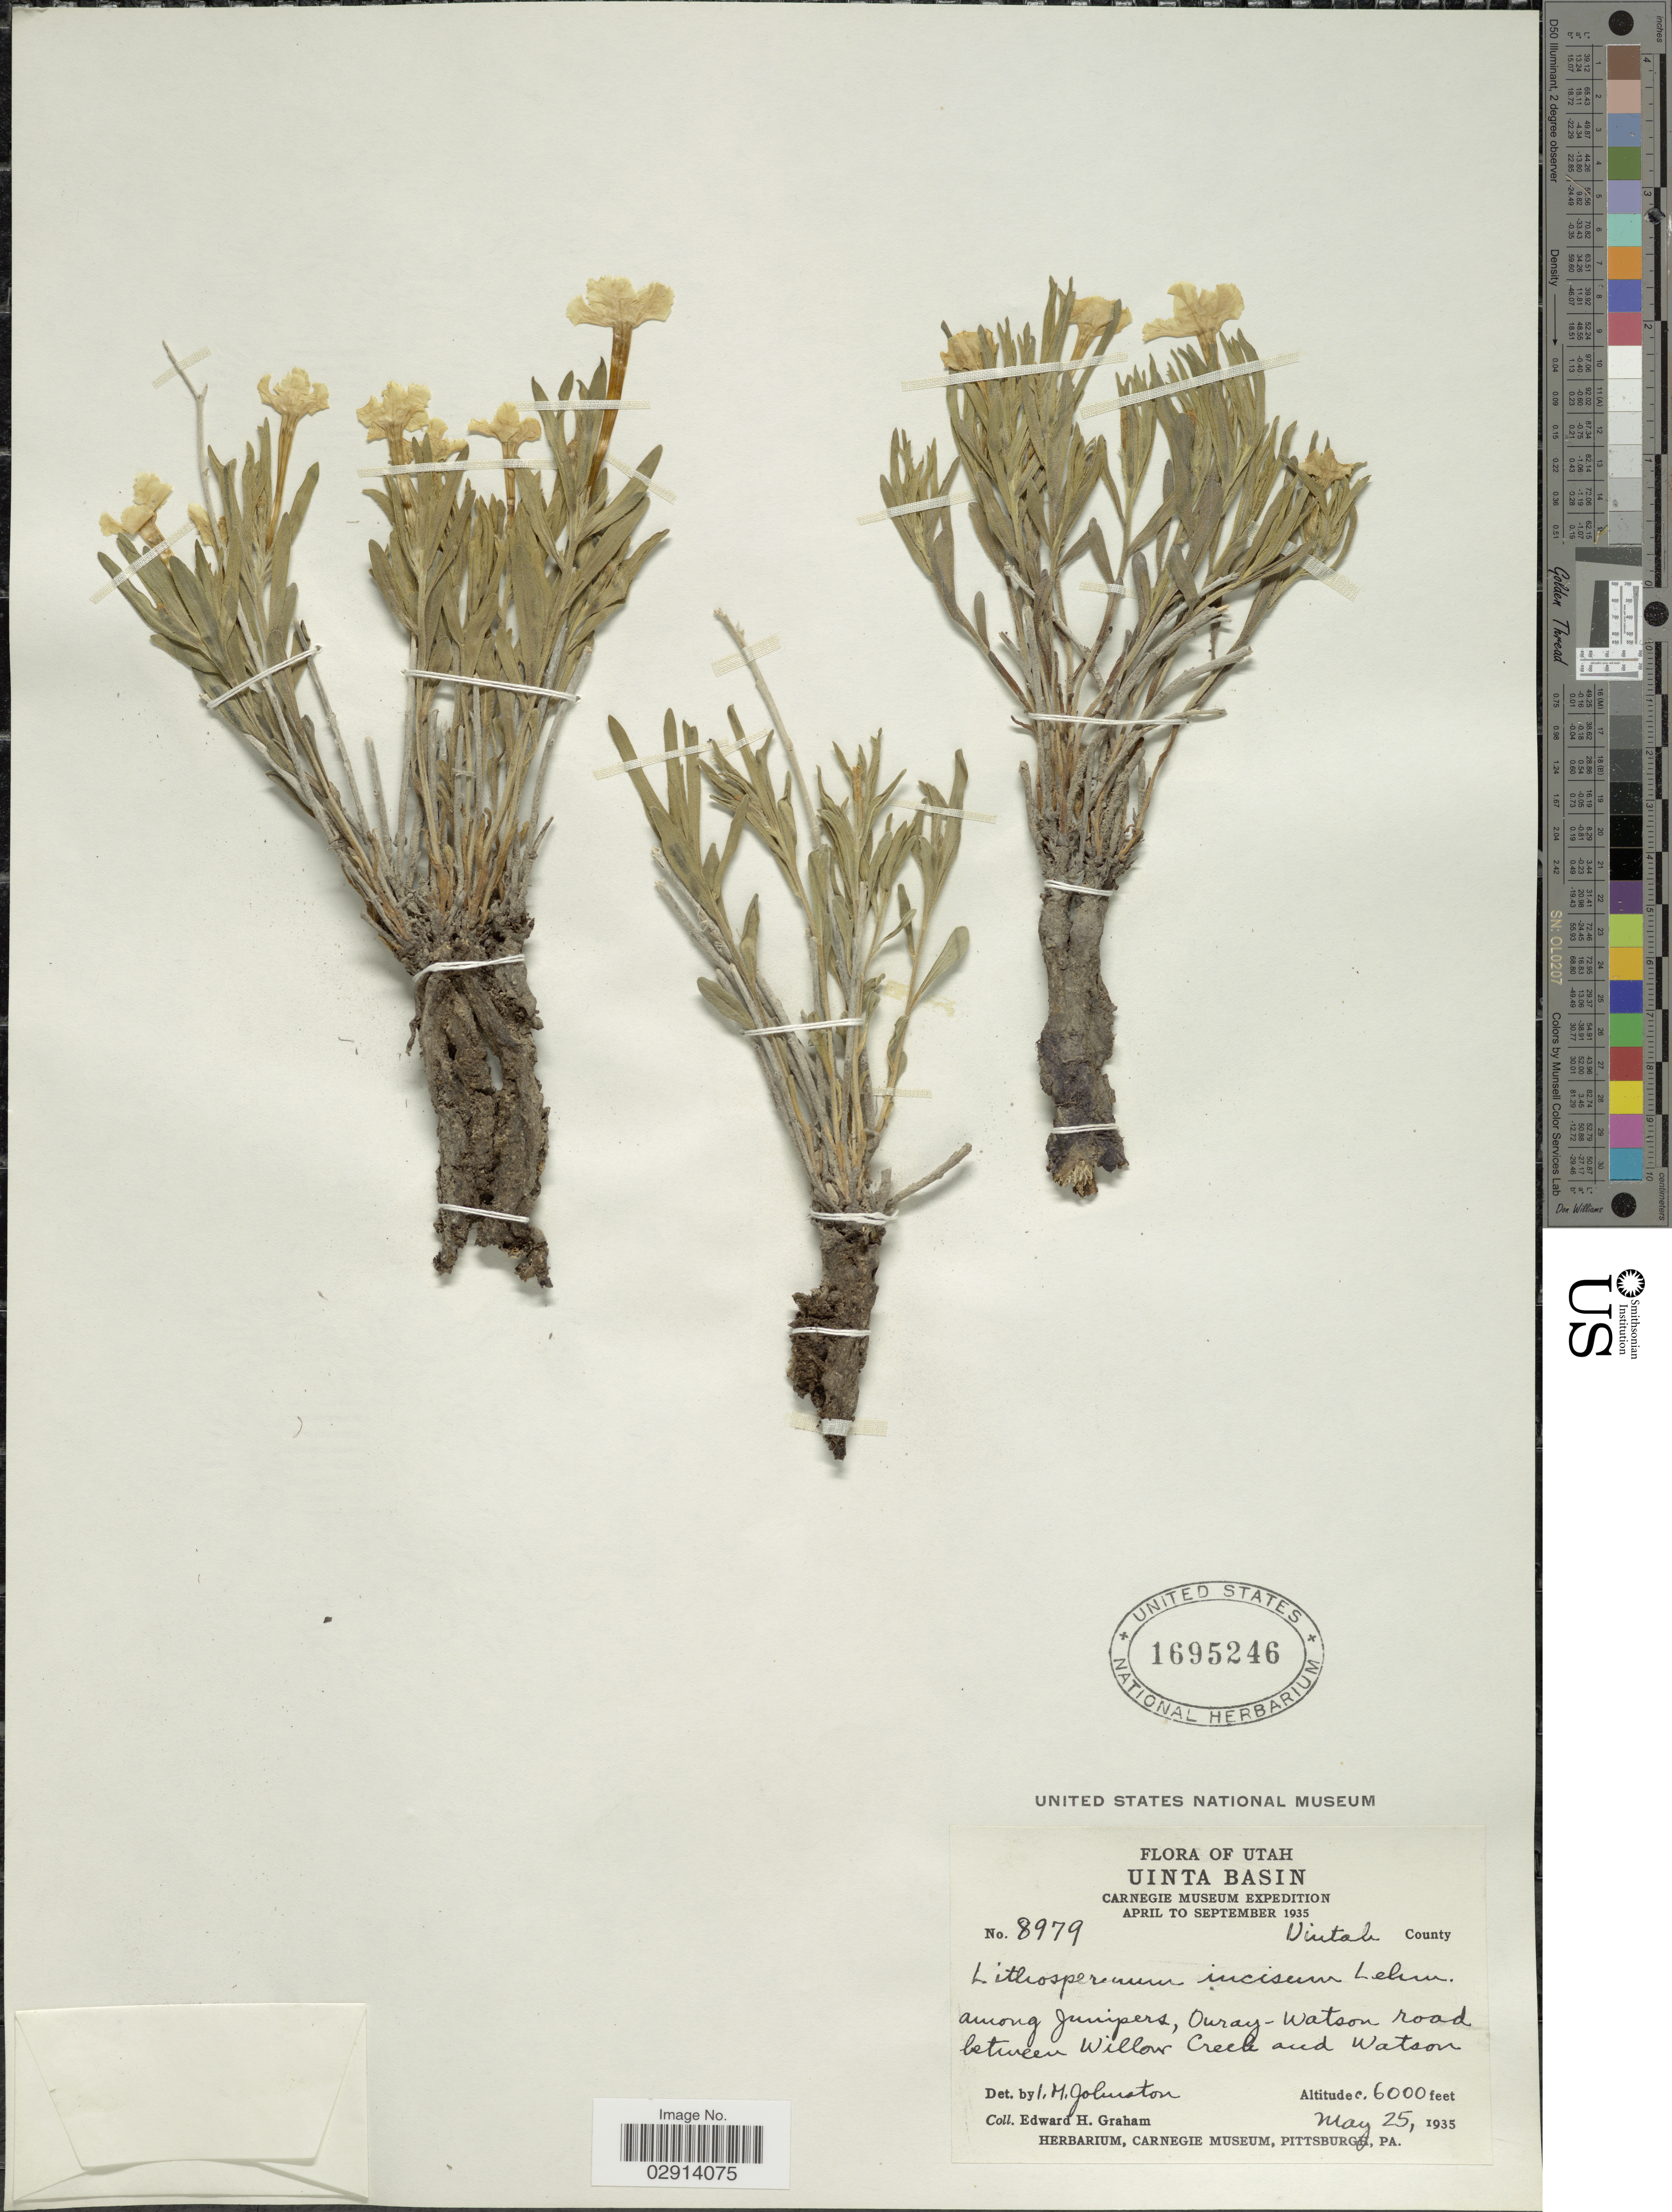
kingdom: Plantae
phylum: Tracheophyta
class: Magnoliopsida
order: Boraginales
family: Boraginaceae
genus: Lithospermum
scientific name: Lithospermum incisum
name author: Lehm.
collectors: E. H. Graham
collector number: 8979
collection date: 1935-05-25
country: United States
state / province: Utah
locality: Uinta Basin. Among Junipers, Ouray-Watson road between Willow Creek and Watson.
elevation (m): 1829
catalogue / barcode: US 1695246